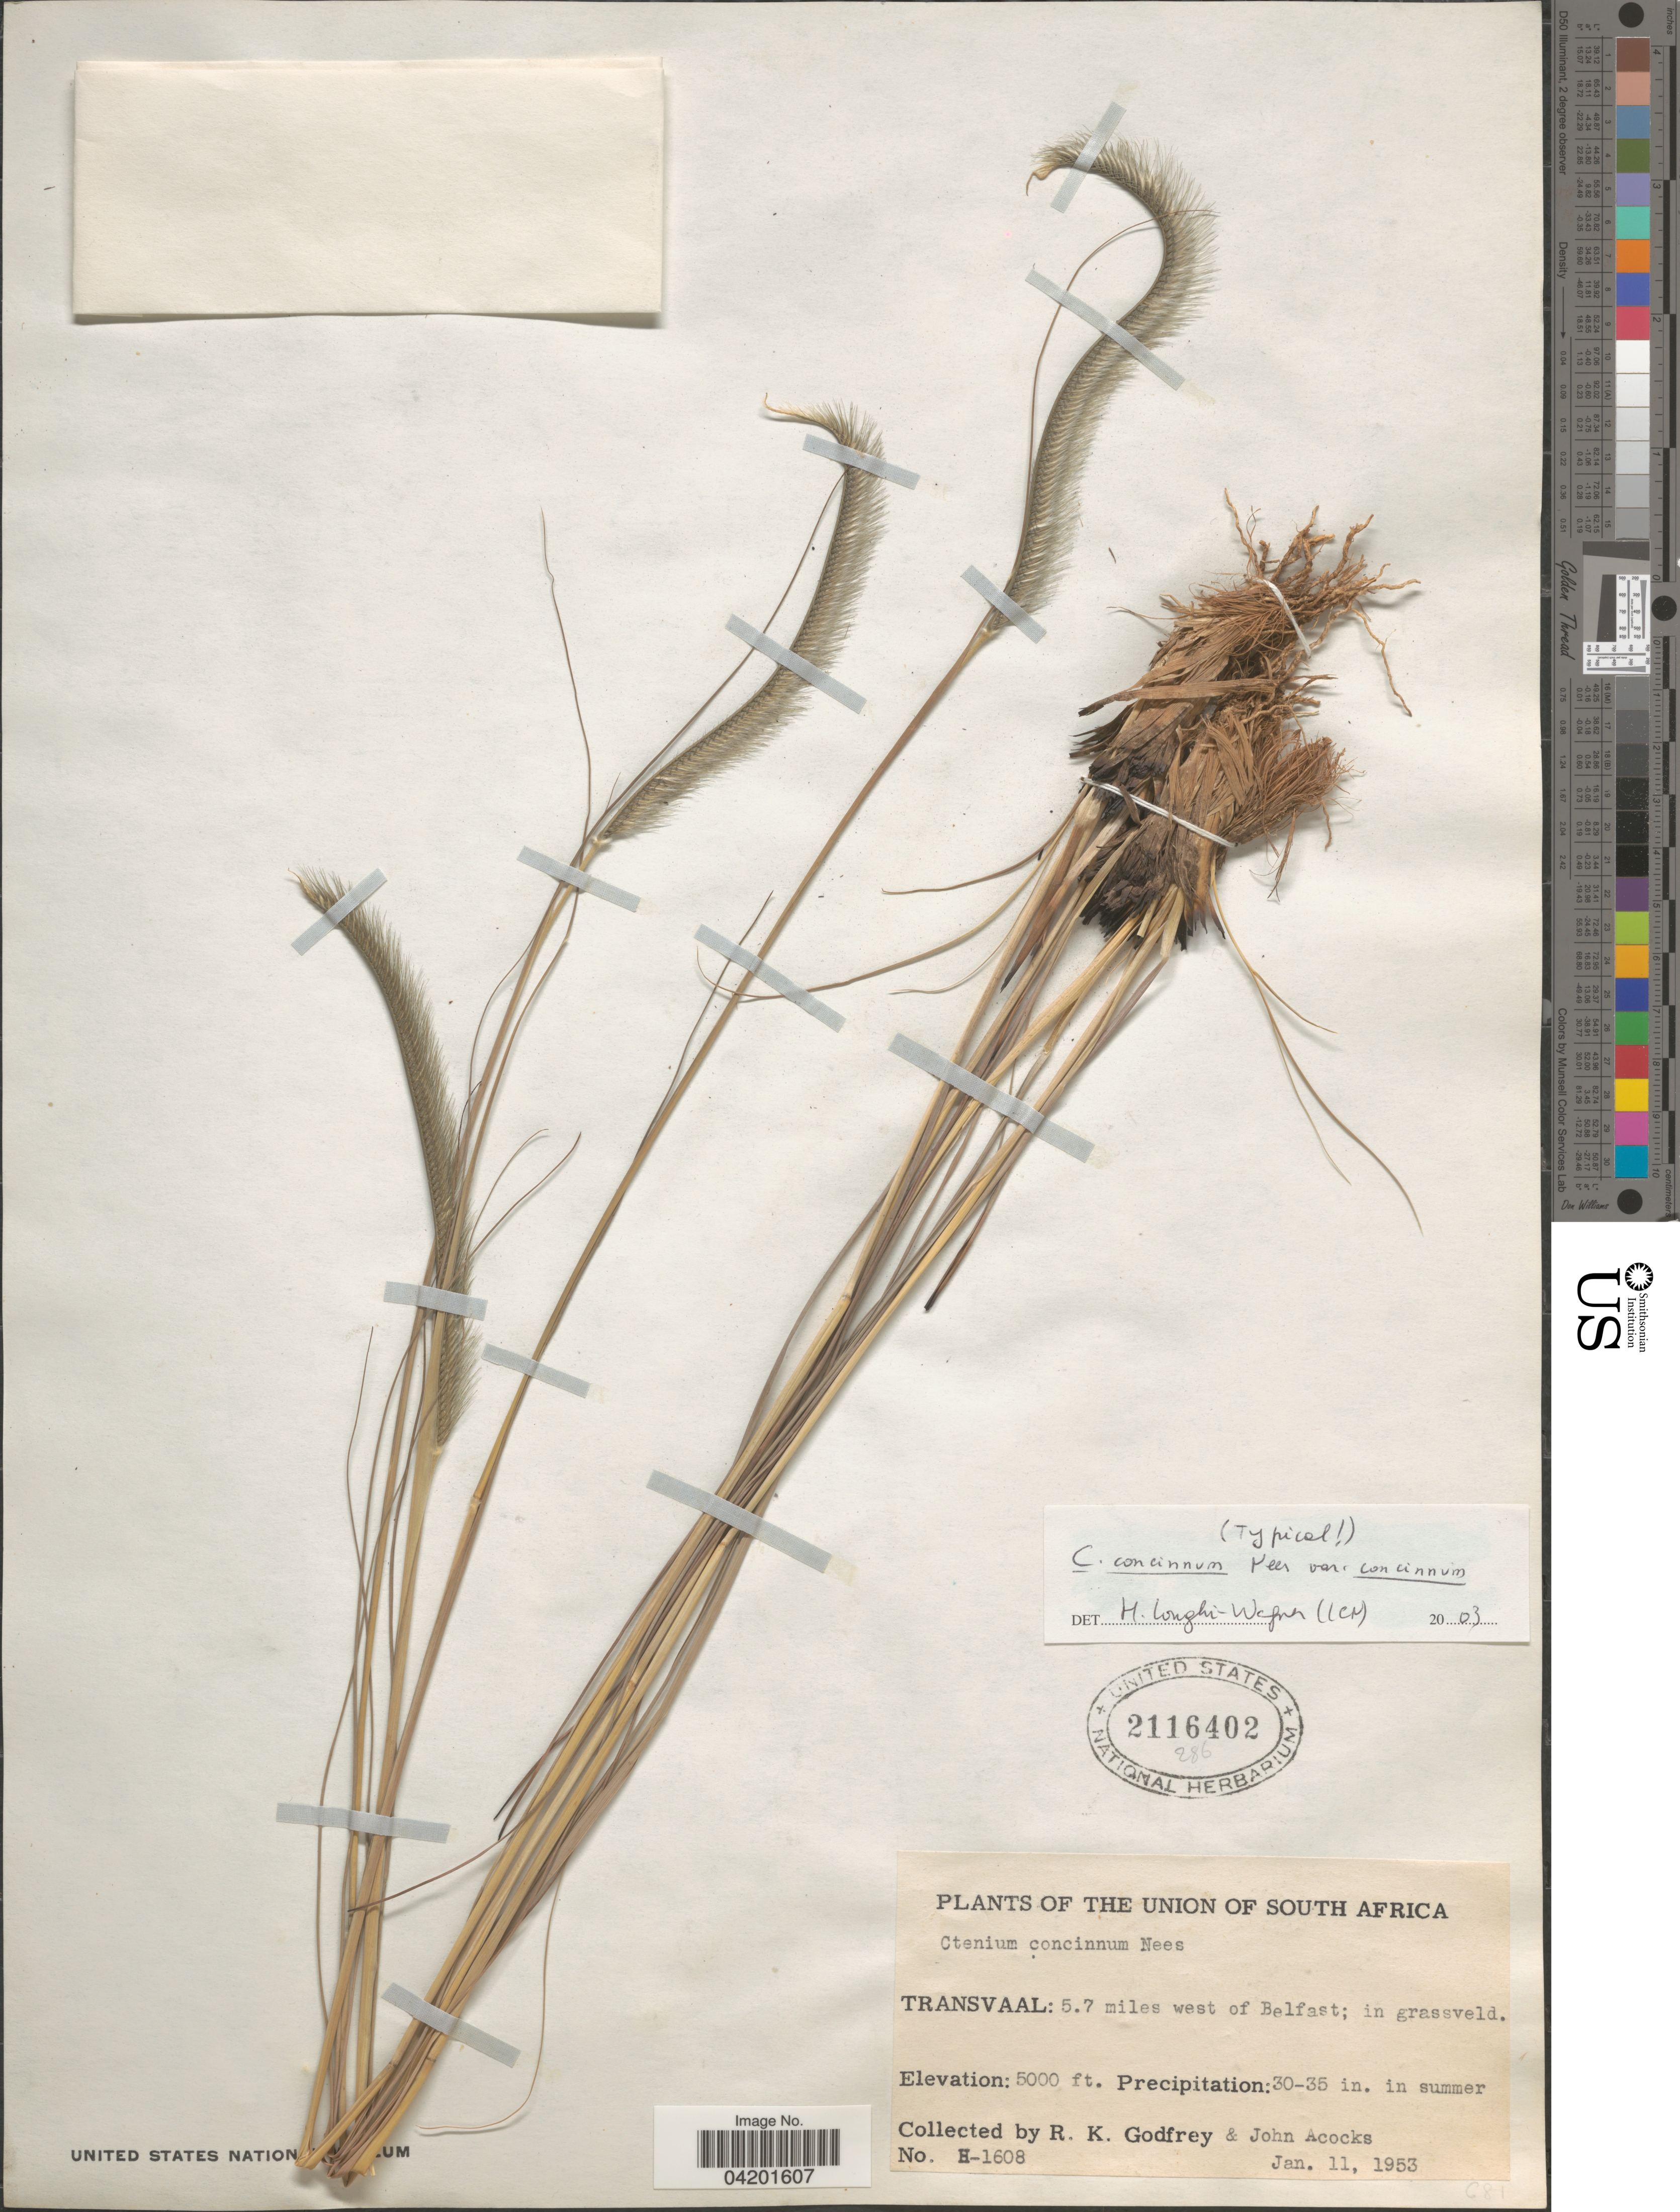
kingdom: Plantae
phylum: Tracheophyta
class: Liliopsida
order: Poales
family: Poaceae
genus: Ctenium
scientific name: Ctenium concinnum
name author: Nees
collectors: R. K. Godfrey & J. P. Acocks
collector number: H-1608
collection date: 1953-01-11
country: South Africa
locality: The Union of South Africa. Transvaal: 5.7 miles west of Belfast.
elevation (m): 1524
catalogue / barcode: US 2116402